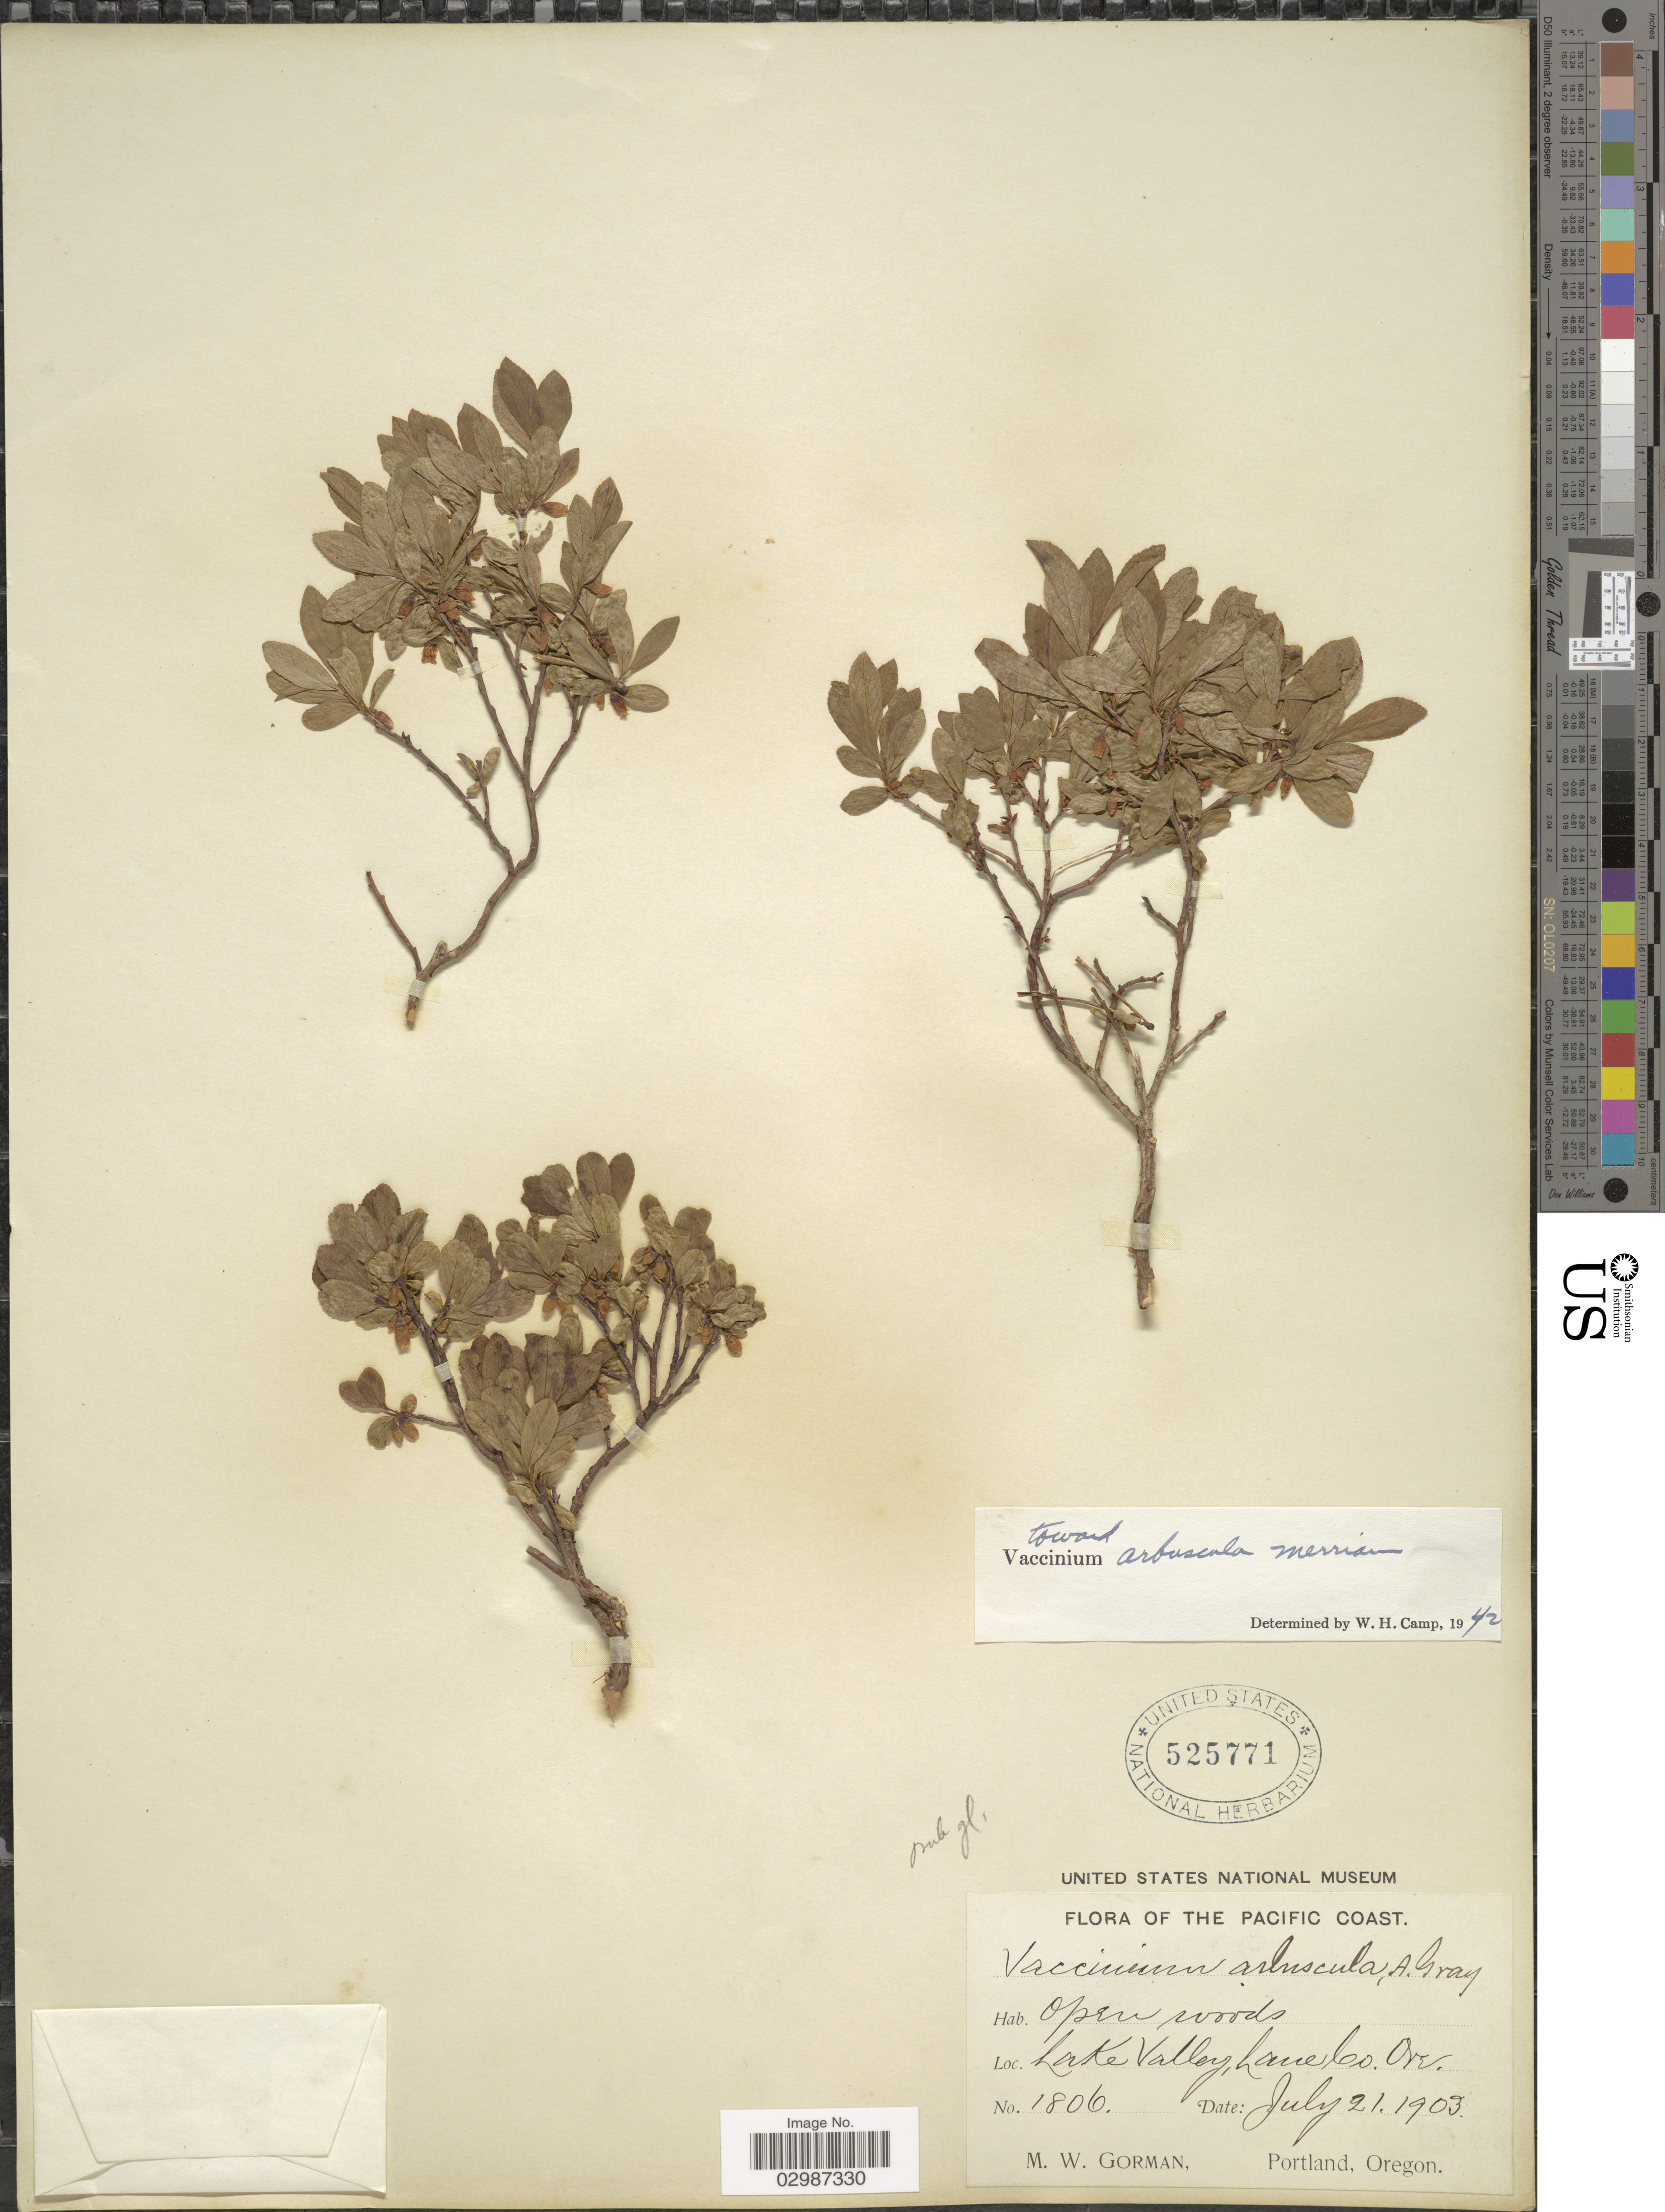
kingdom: Plantae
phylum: Tracheophyta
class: Magnoliopsida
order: Ericales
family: Ericaceae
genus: Vaccinium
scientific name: Vaccinium arbuscula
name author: (A. Gray) Merriam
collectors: M. W. Gorman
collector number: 1806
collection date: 1903-07-21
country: United States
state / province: Oregon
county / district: Lane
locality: The Pacific Coast, Lake Valley, Lane Co.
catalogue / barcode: US 525771